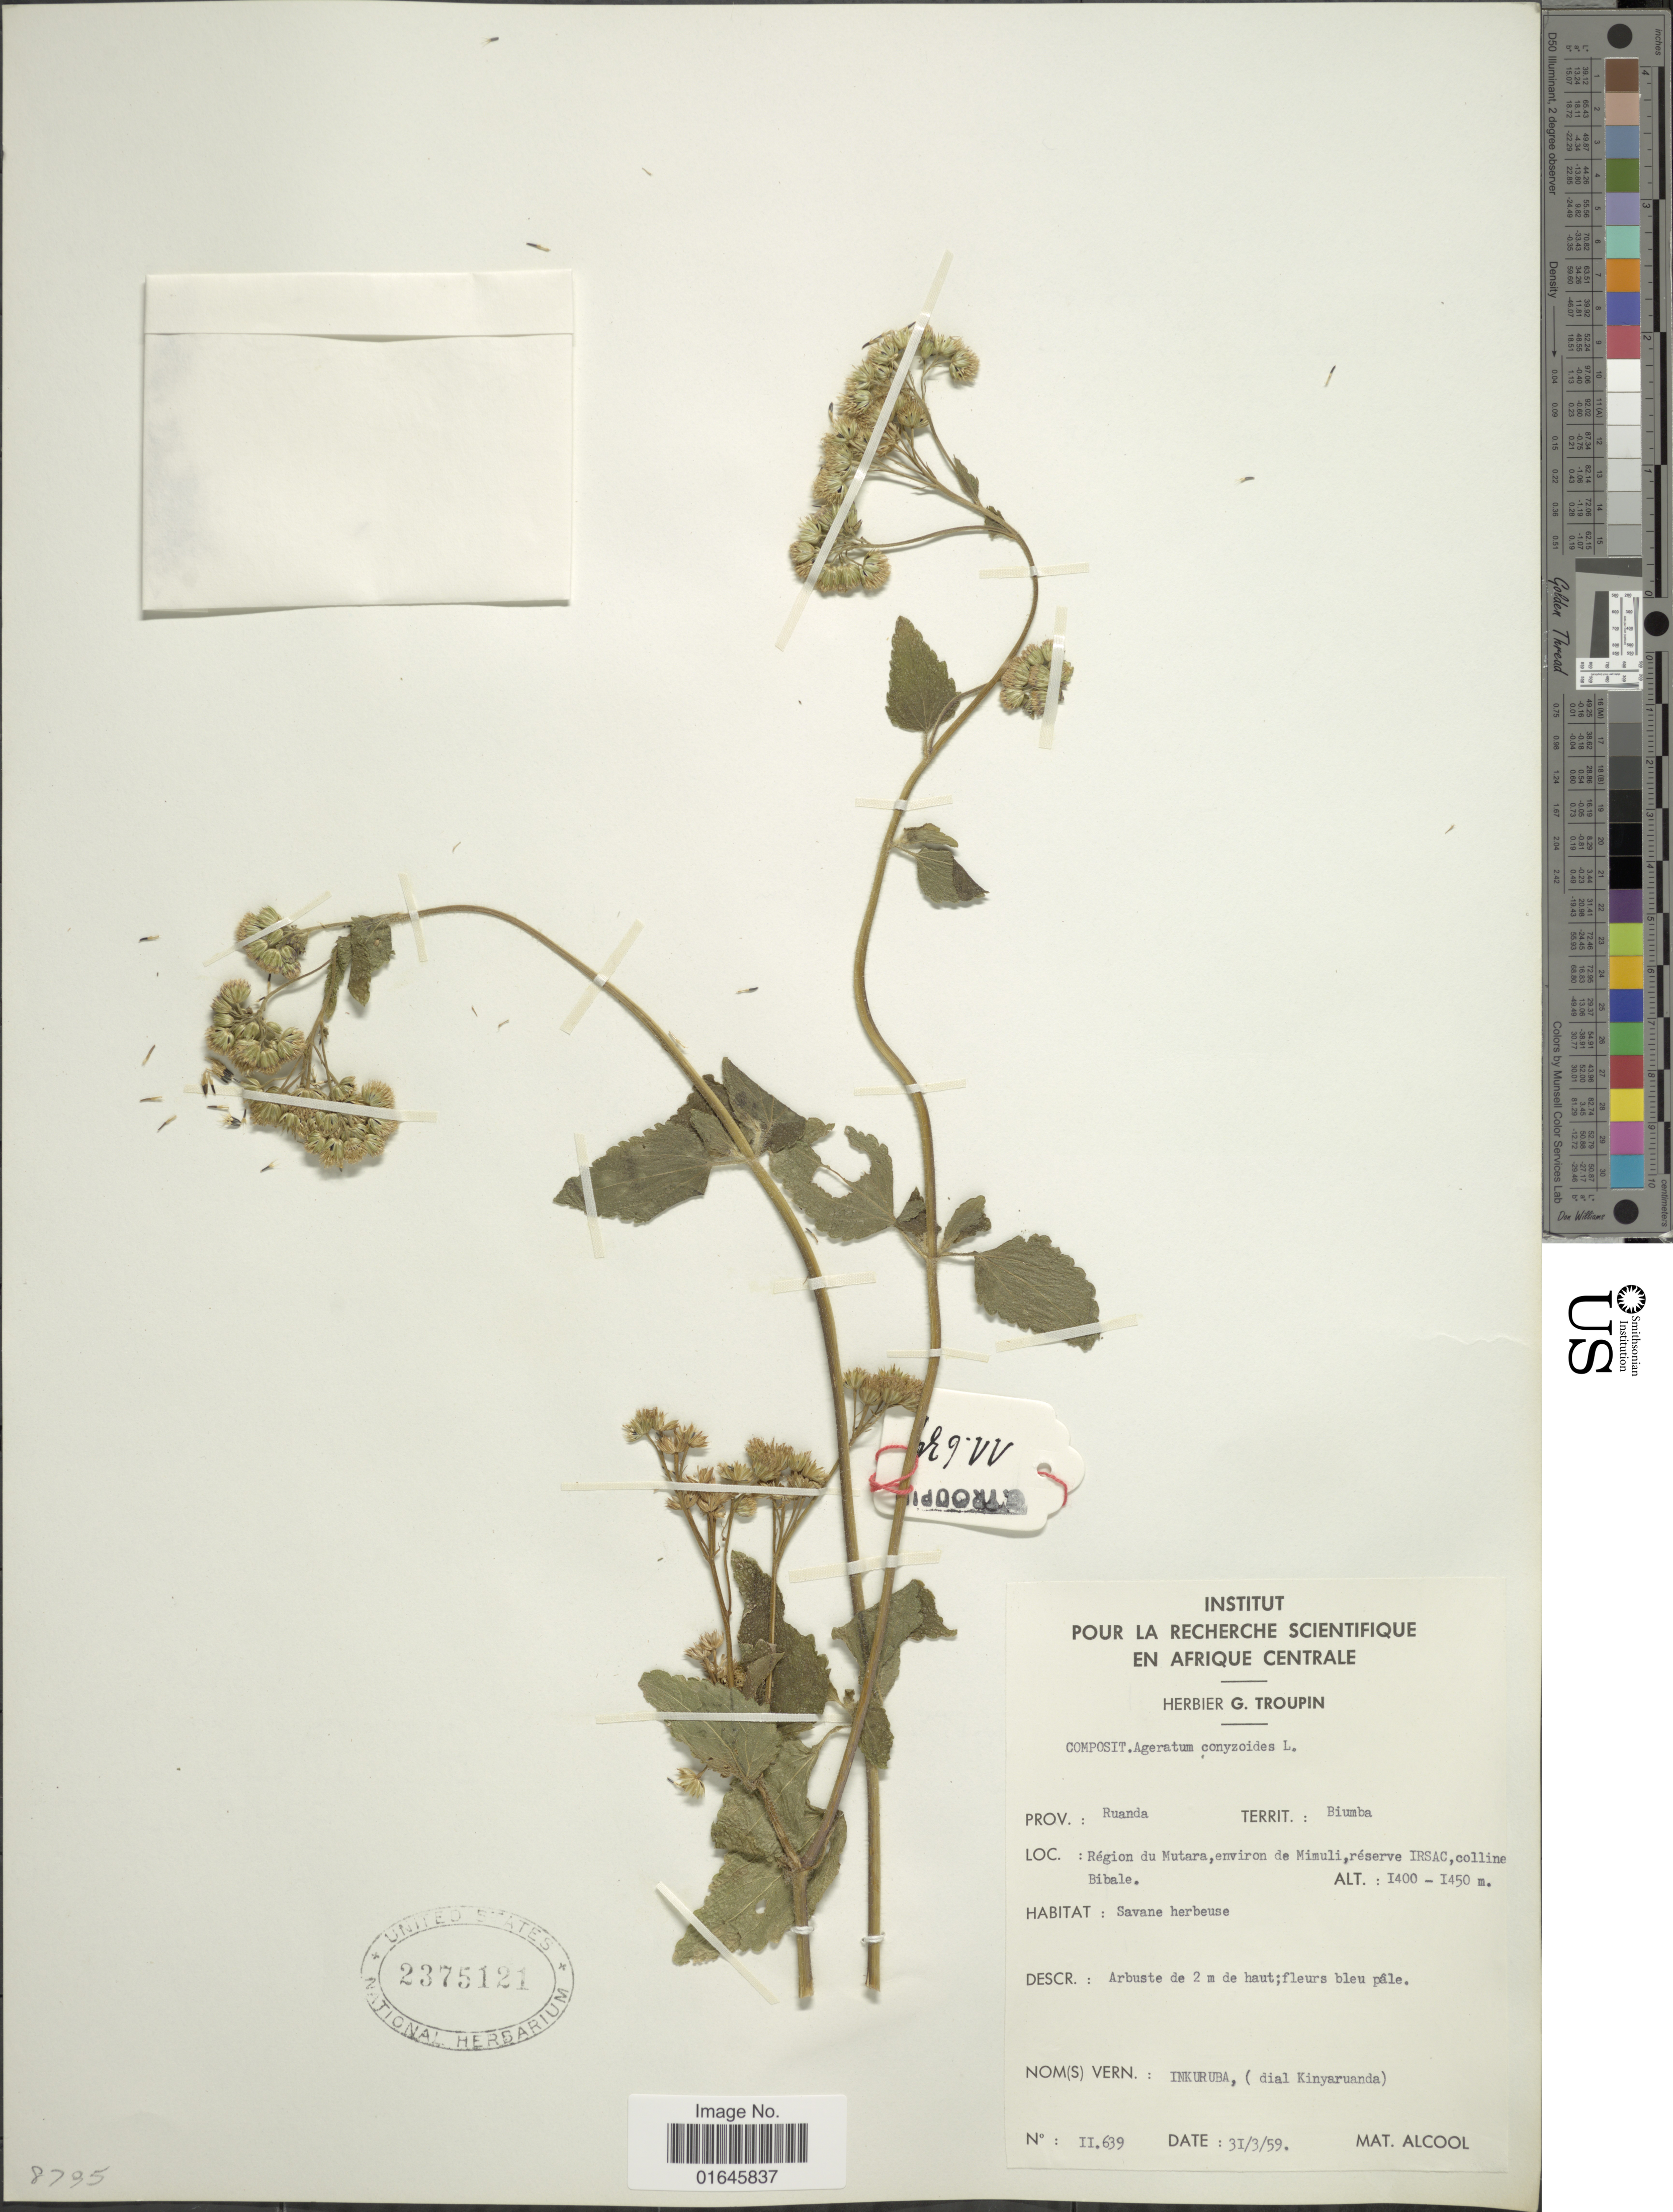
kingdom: Plantae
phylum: Tracheophyta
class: Magnoliopsida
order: Asterales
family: Asteraceae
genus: Ageratum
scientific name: Ageratum conyzoides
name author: L.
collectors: G. Troupin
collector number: II.639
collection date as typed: Transcribed d/m/y: 31/3/59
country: Rwanda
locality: Prov. Ruanda, Territ. Biumba, Region du Mutara, environ de Mimuli, reserve Irsac, colline Bibale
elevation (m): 1400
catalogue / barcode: US 2375121